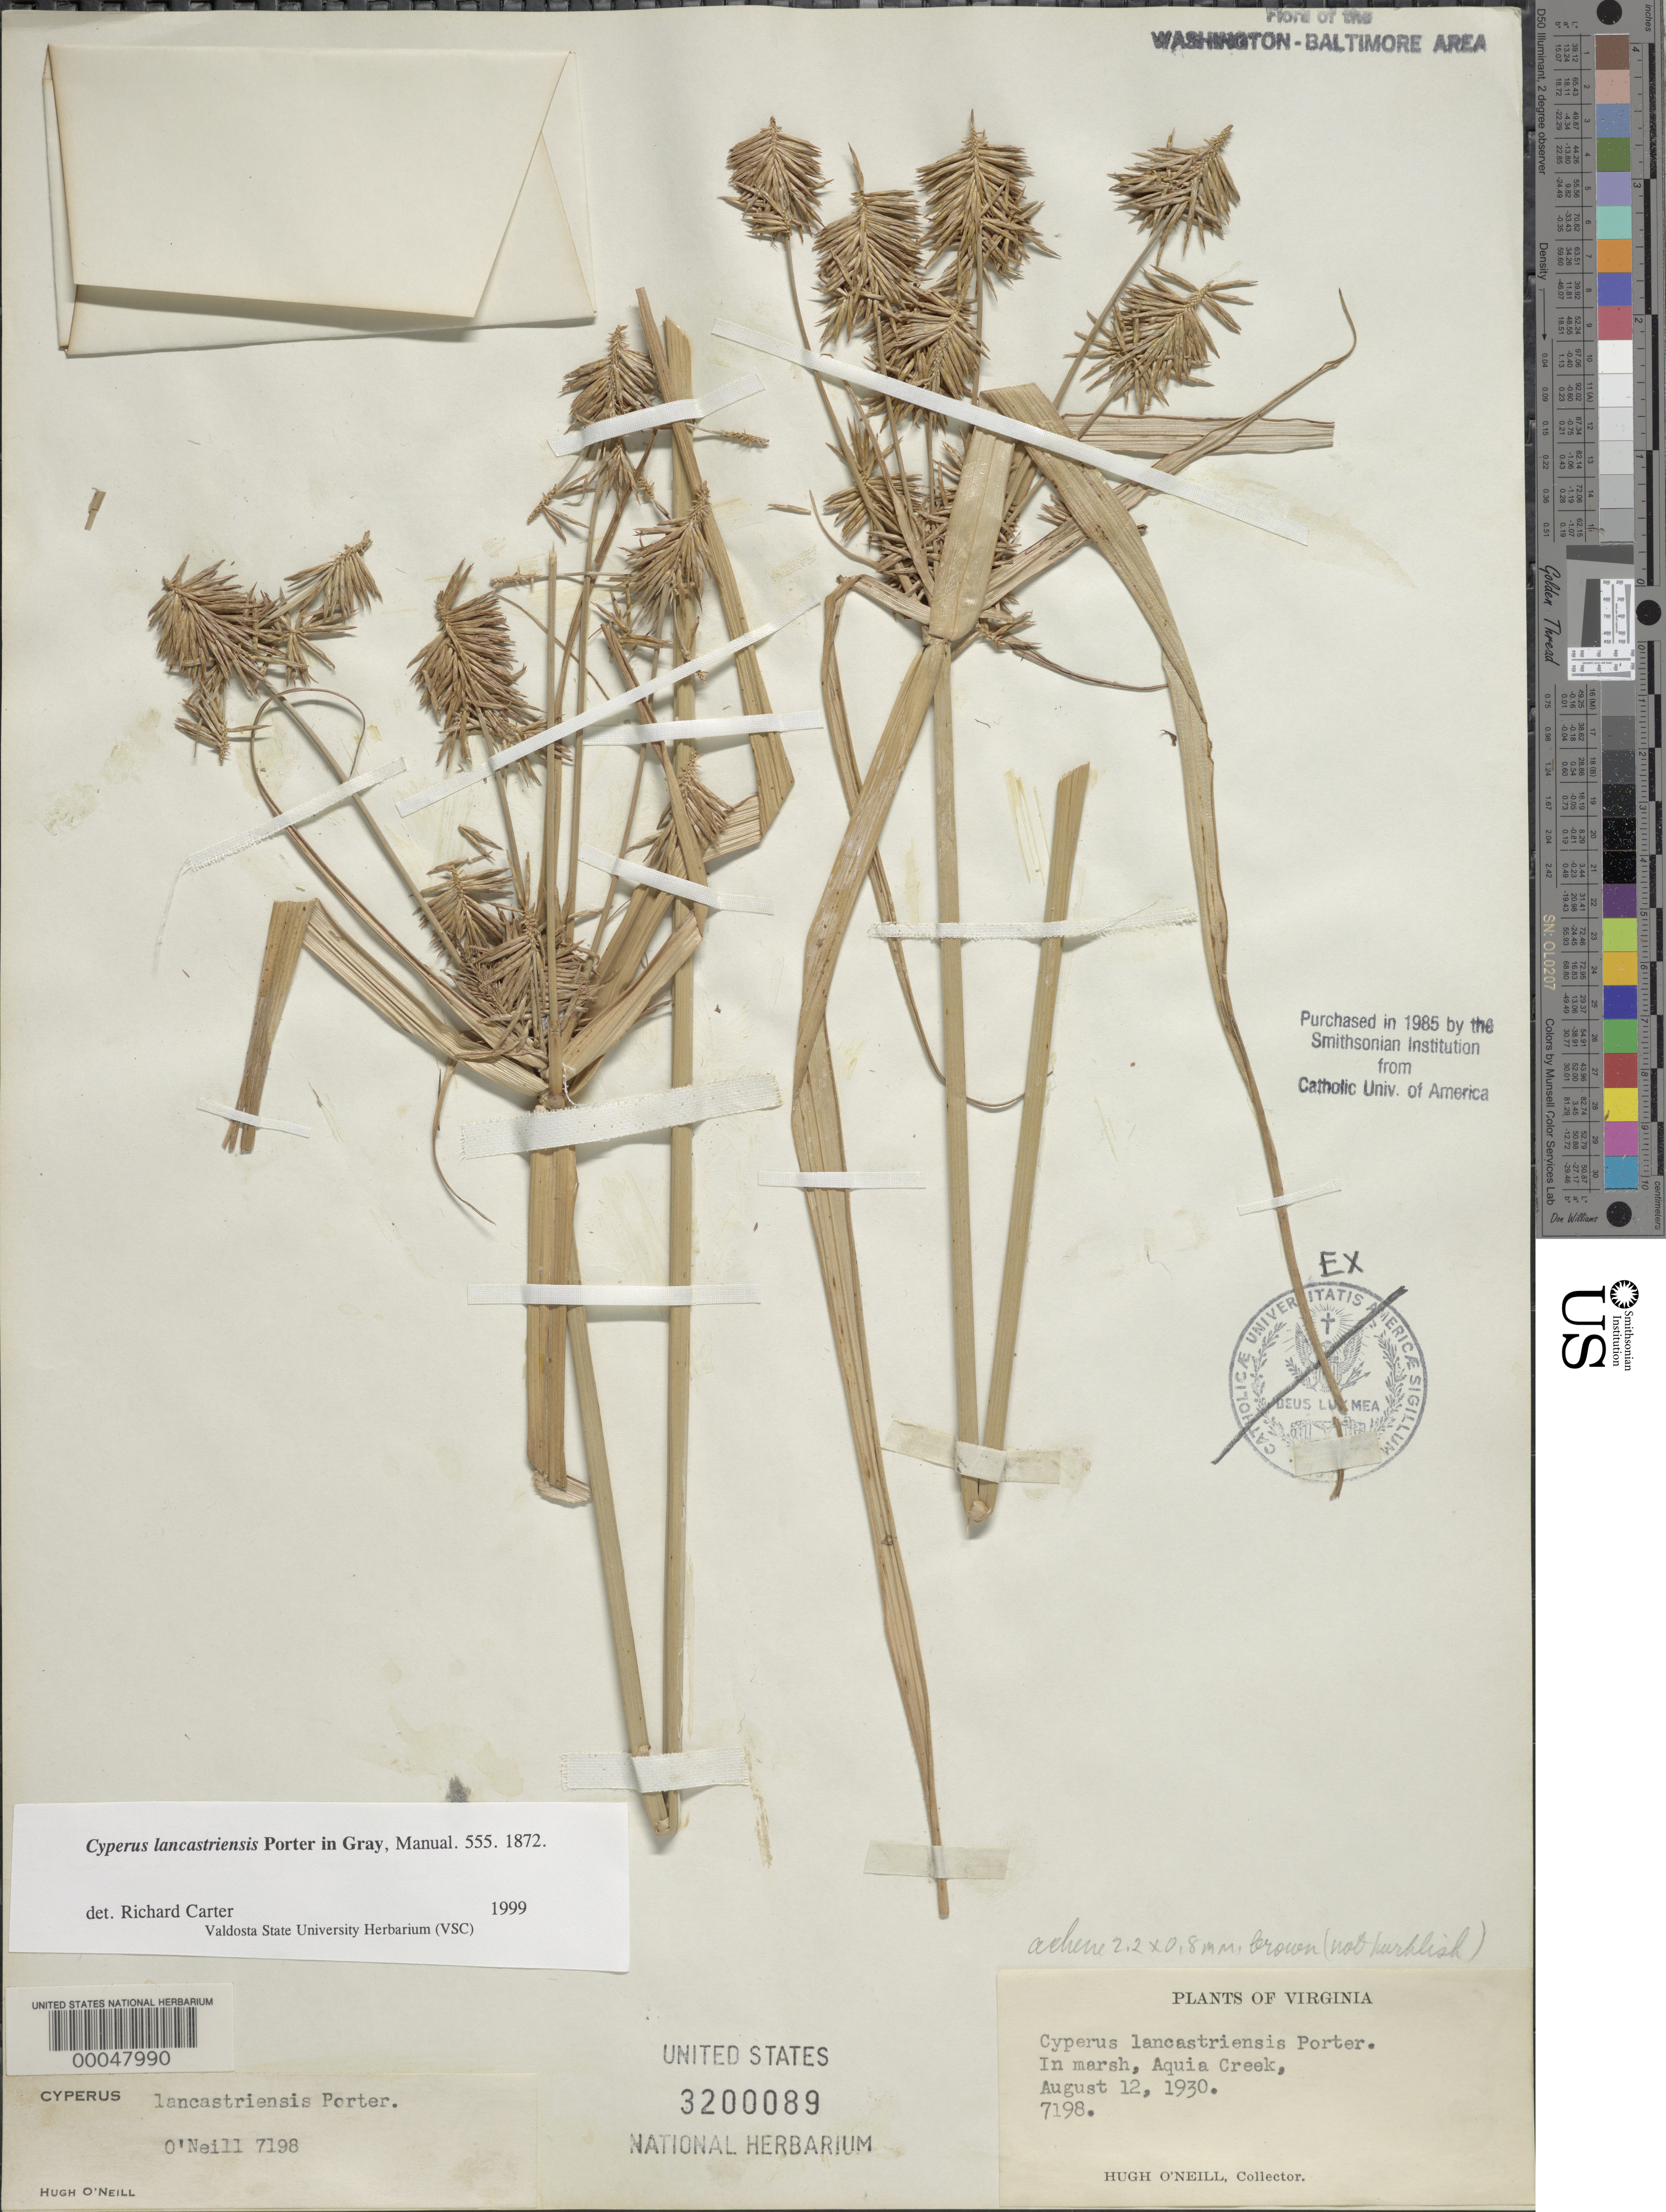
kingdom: Plantae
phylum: Tracheophyta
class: Liliopsida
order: Poales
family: Cyperaceae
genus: Cyperus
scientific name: Cyperus lancastriensis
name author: Porter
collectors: H. O'Neill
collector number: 7198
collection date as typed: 12 Aug 1930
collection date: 1930-08-12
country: United States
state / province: Virginia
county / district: Stafford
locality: Aquia Creek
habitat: Marsh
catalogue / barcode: US 3200089